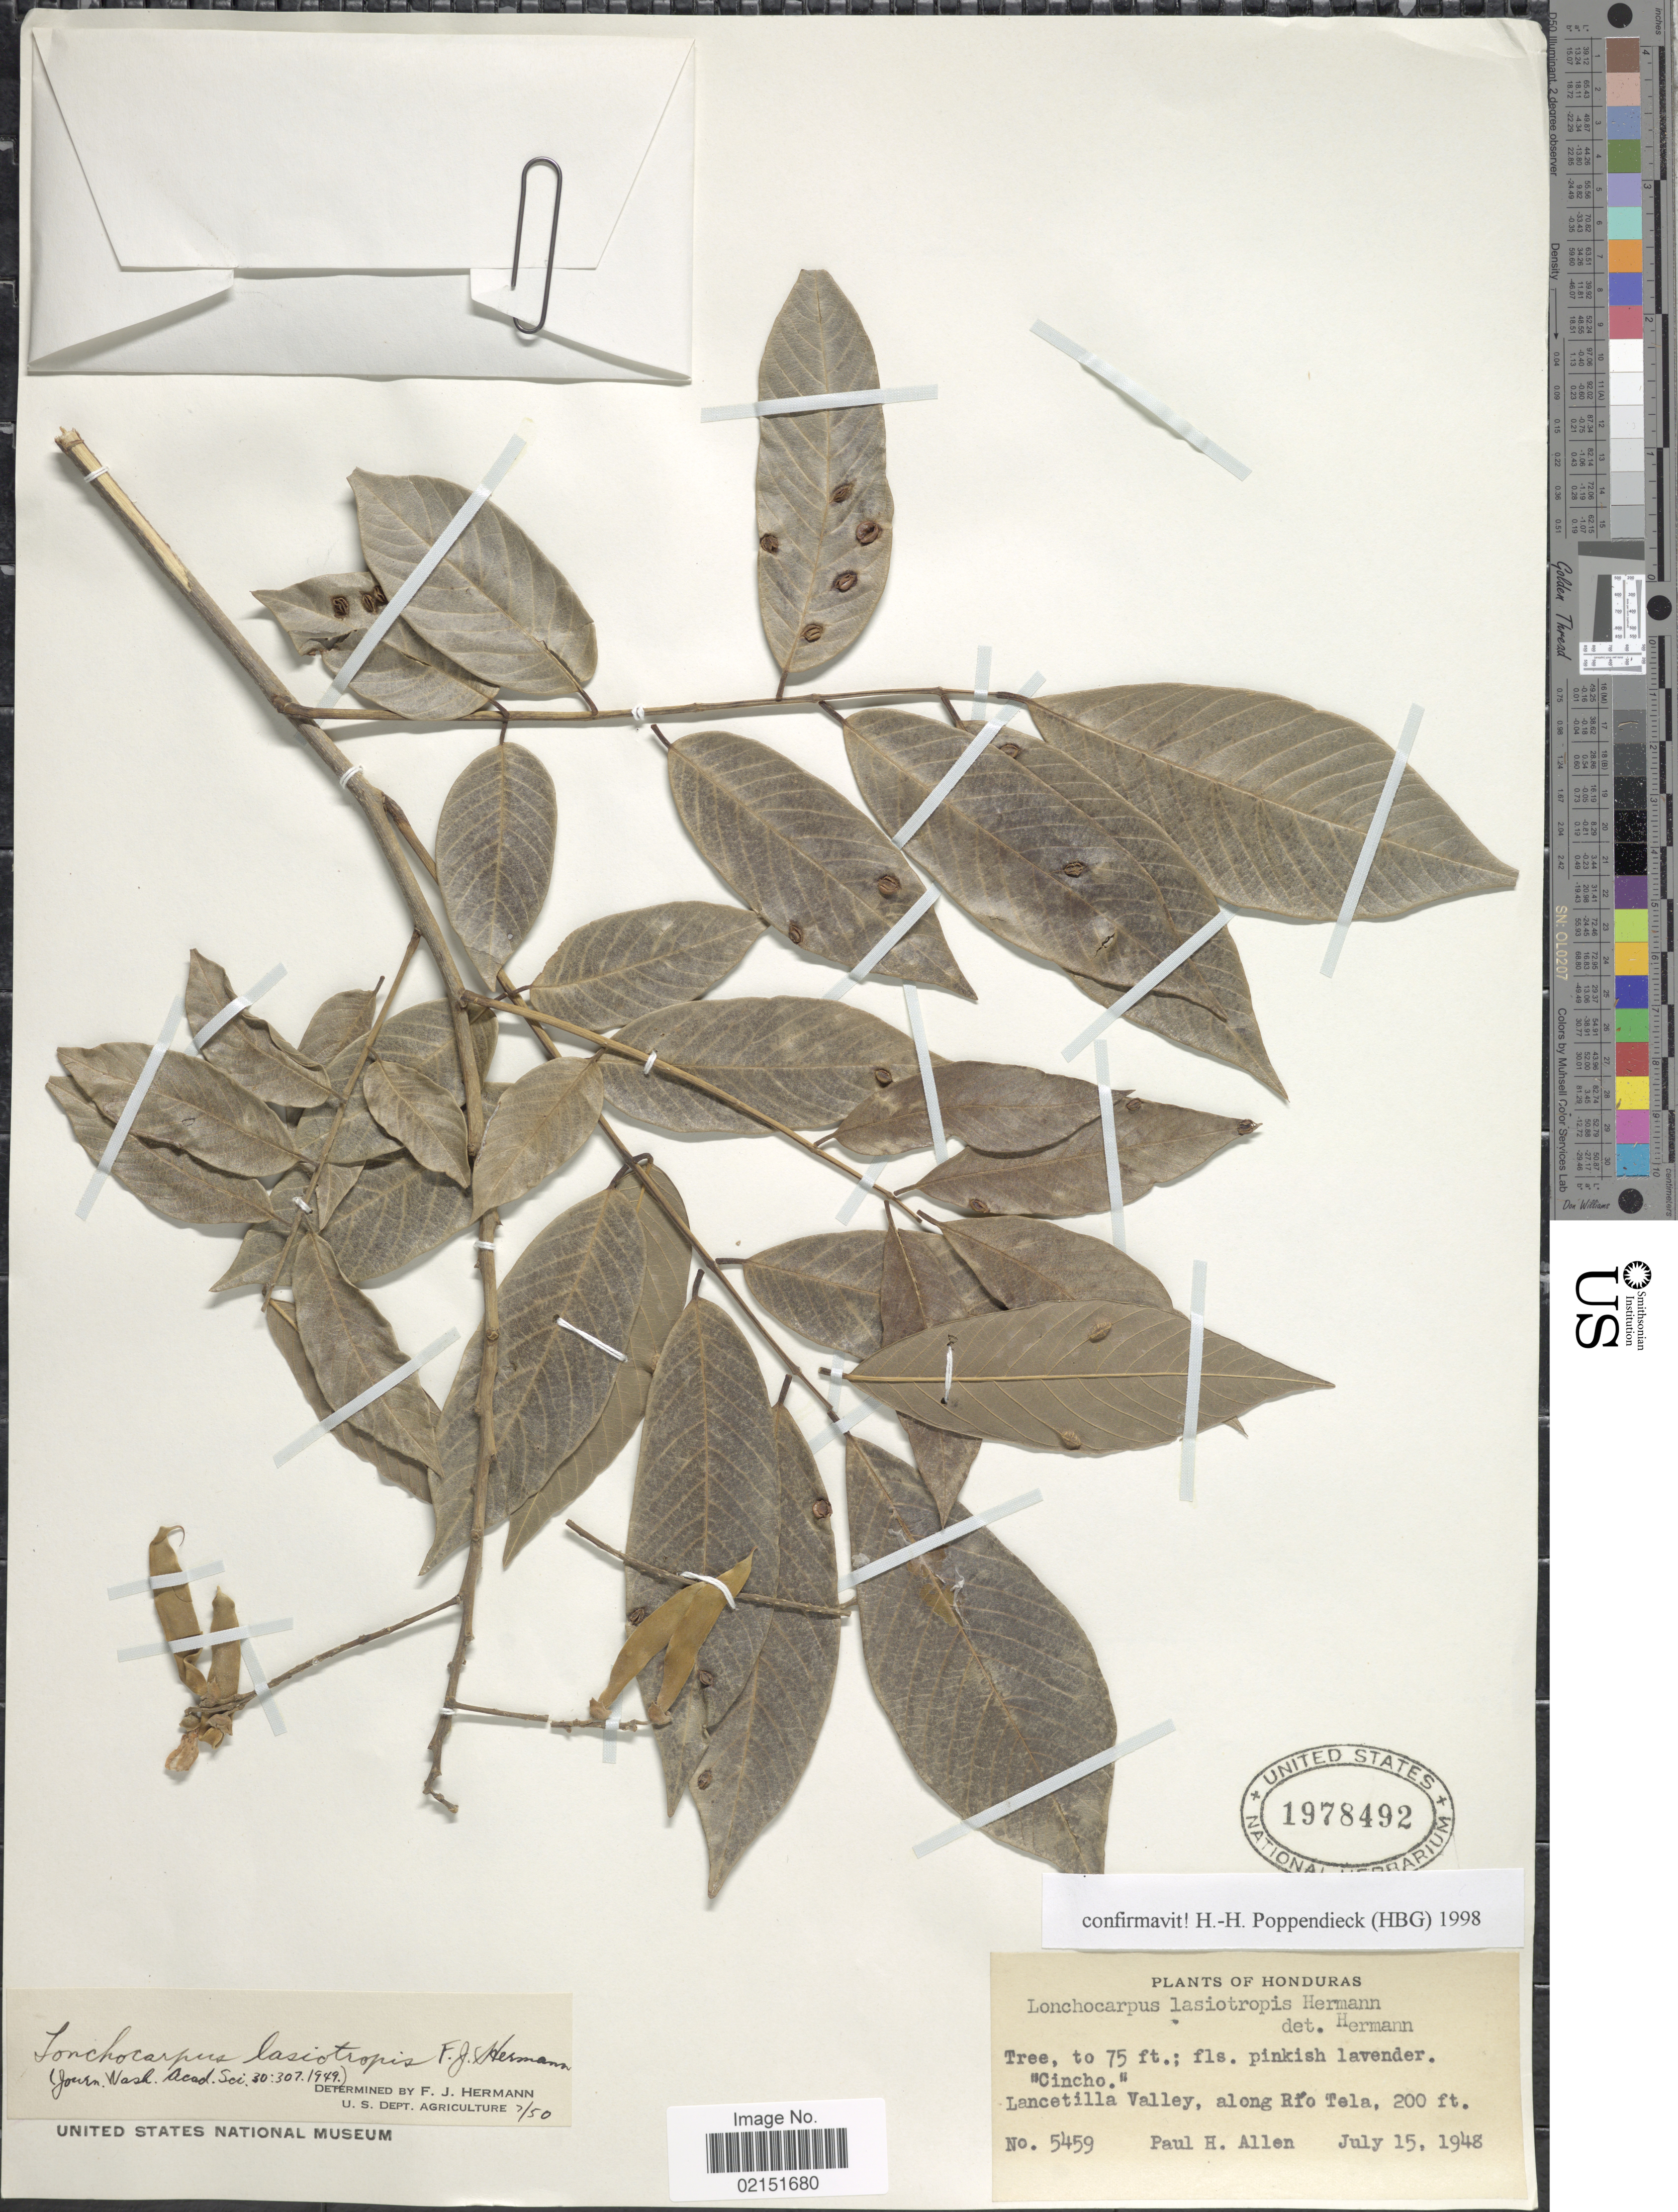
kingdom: Plantae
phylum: Tracheophyta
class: Magnoliopsida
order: Fabales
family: Fabaceae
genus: Lonchocarpus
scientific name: Lonchocarpus lasiotropis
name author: F.J. Herm.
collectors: P. H. Allen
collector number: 5459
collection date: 1948-07-15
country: Honduras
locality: Lancetilla Valley, along Rio Tela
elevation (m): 61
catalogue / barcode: US 1978492